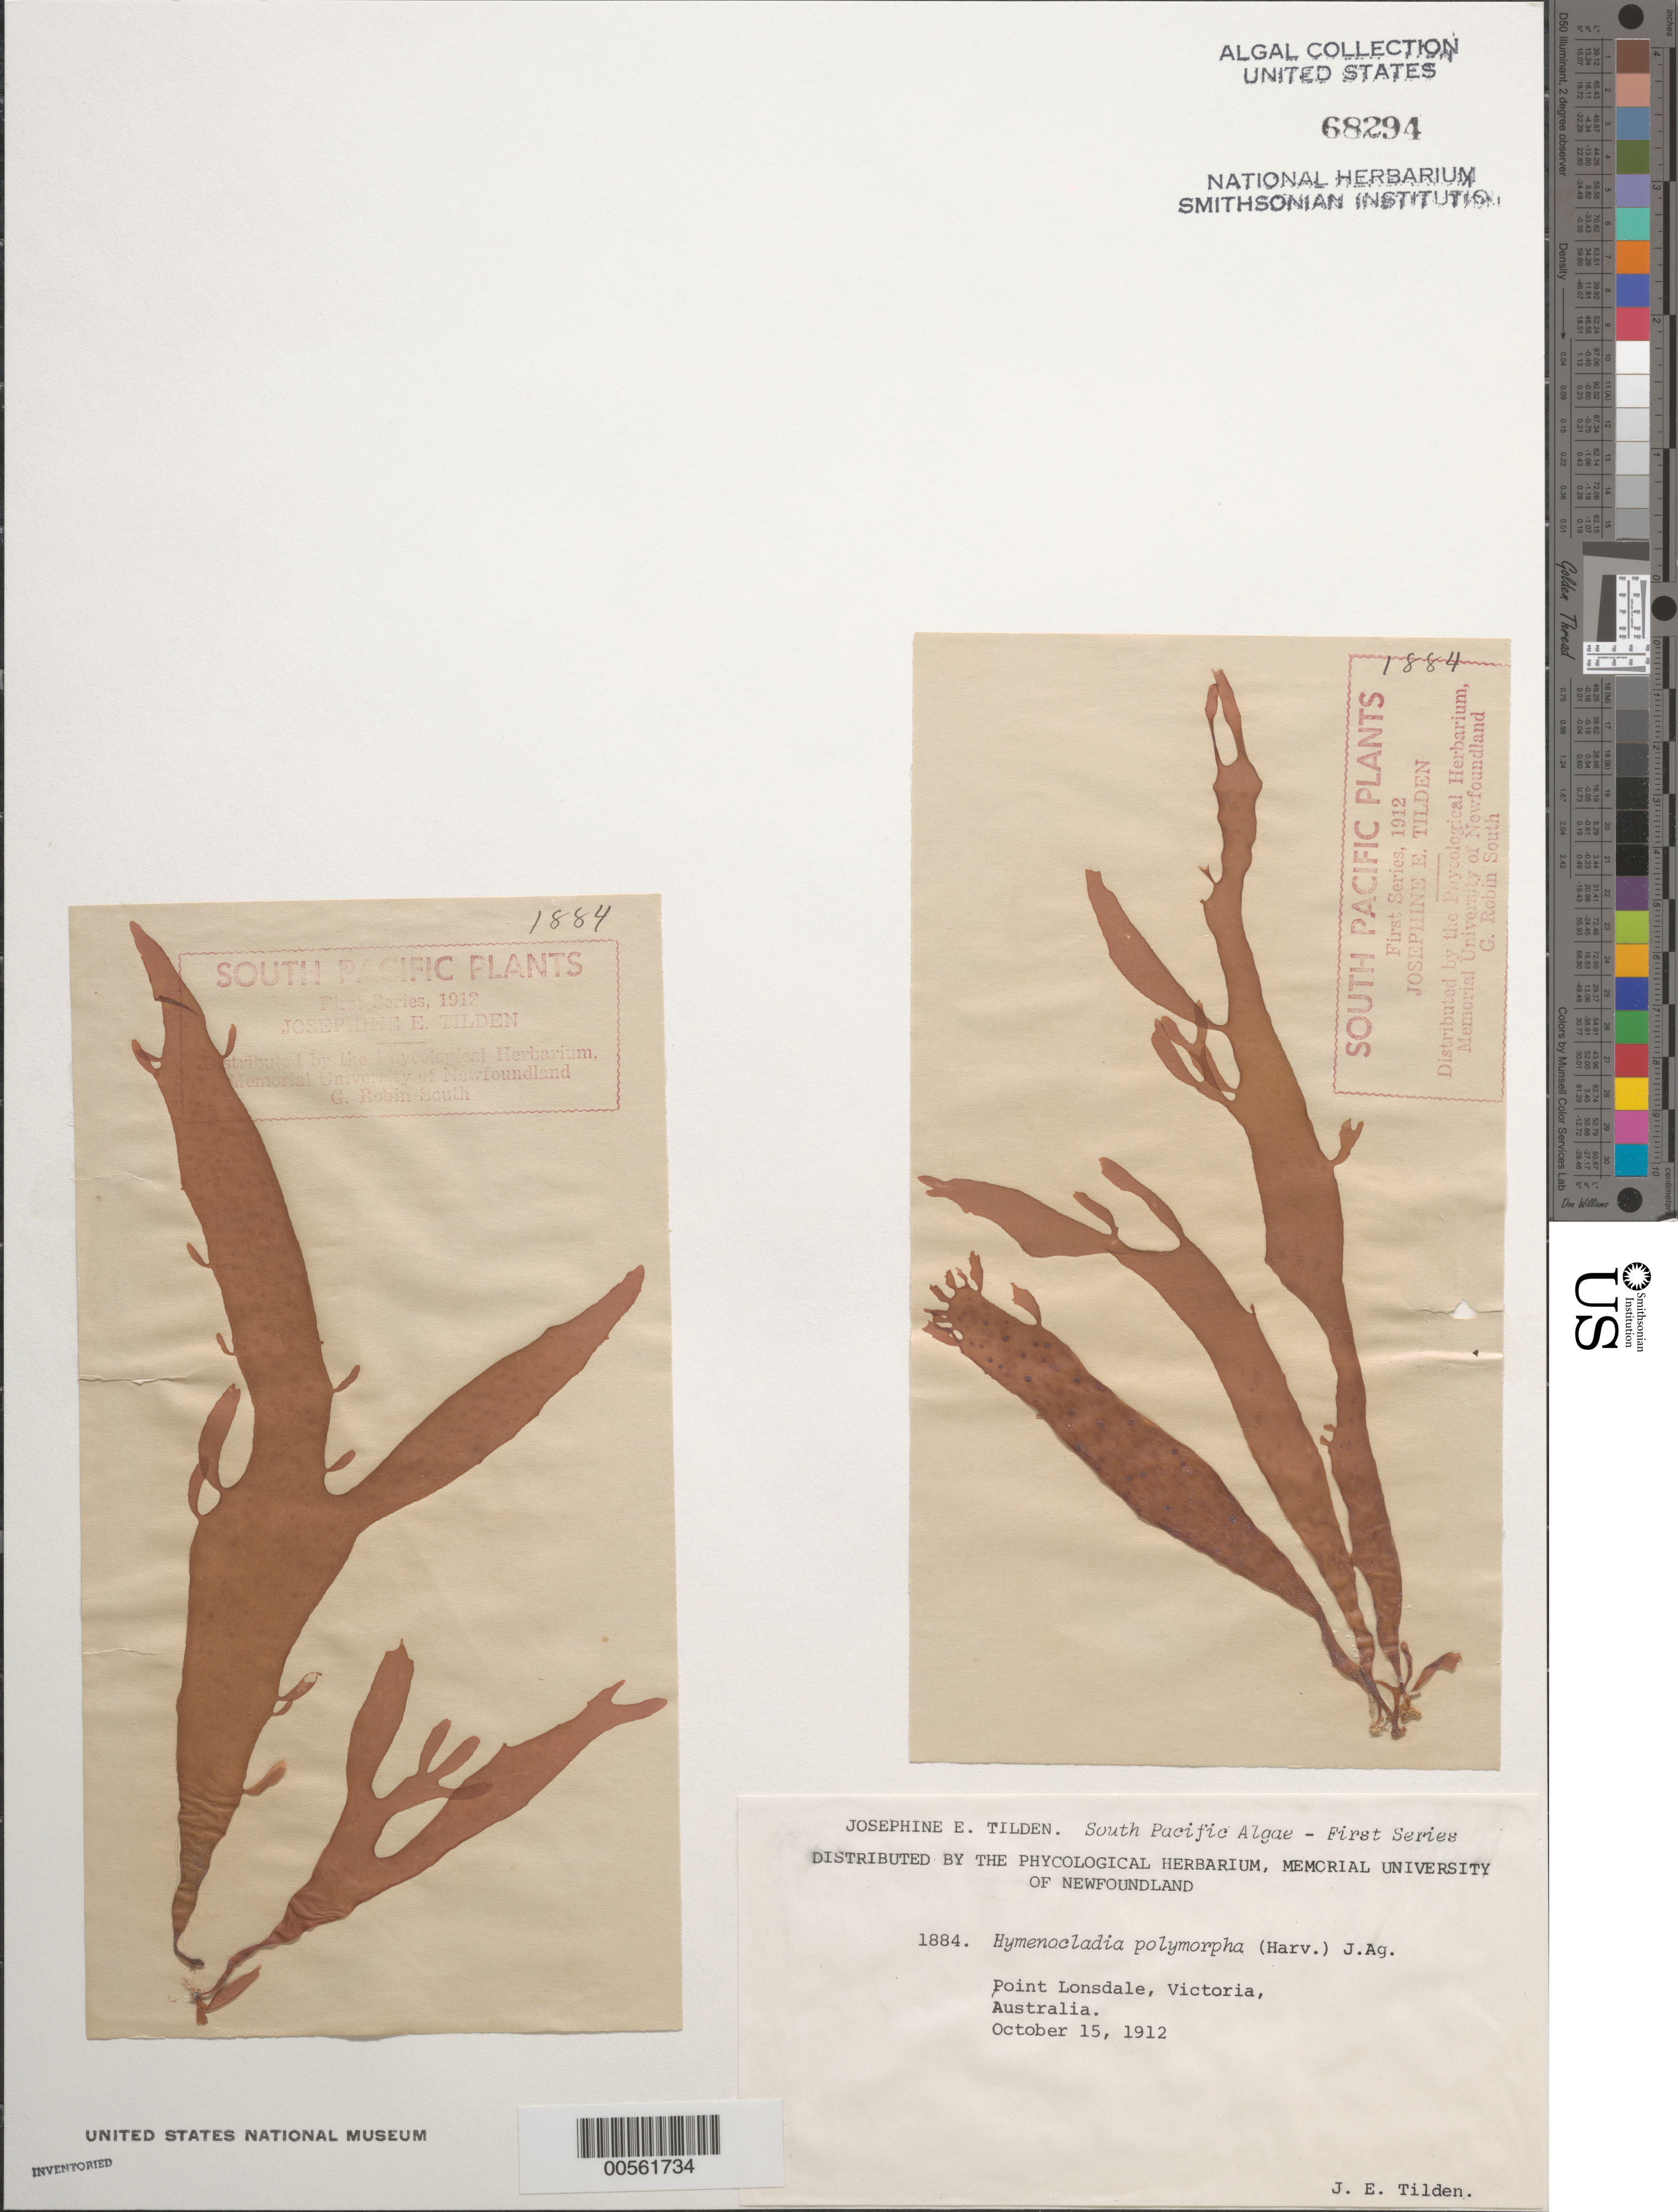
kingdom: Plantae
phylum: Rhodophyta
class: Florideophyceae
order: Rhodymeniales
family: Hymenocladiaceae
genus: Hymenocladia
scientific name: Hymenocladia chondricola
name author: (Sonder) J.A. Lewis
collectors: J. E. Tilden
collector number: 1884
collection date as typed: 15 Oct 1912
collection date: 1912-10-15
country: Australia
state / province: Victoria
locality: Point lonsdale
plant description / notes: Tilden, South Pacific Plants, First Series, 1912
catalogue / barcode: US 68294